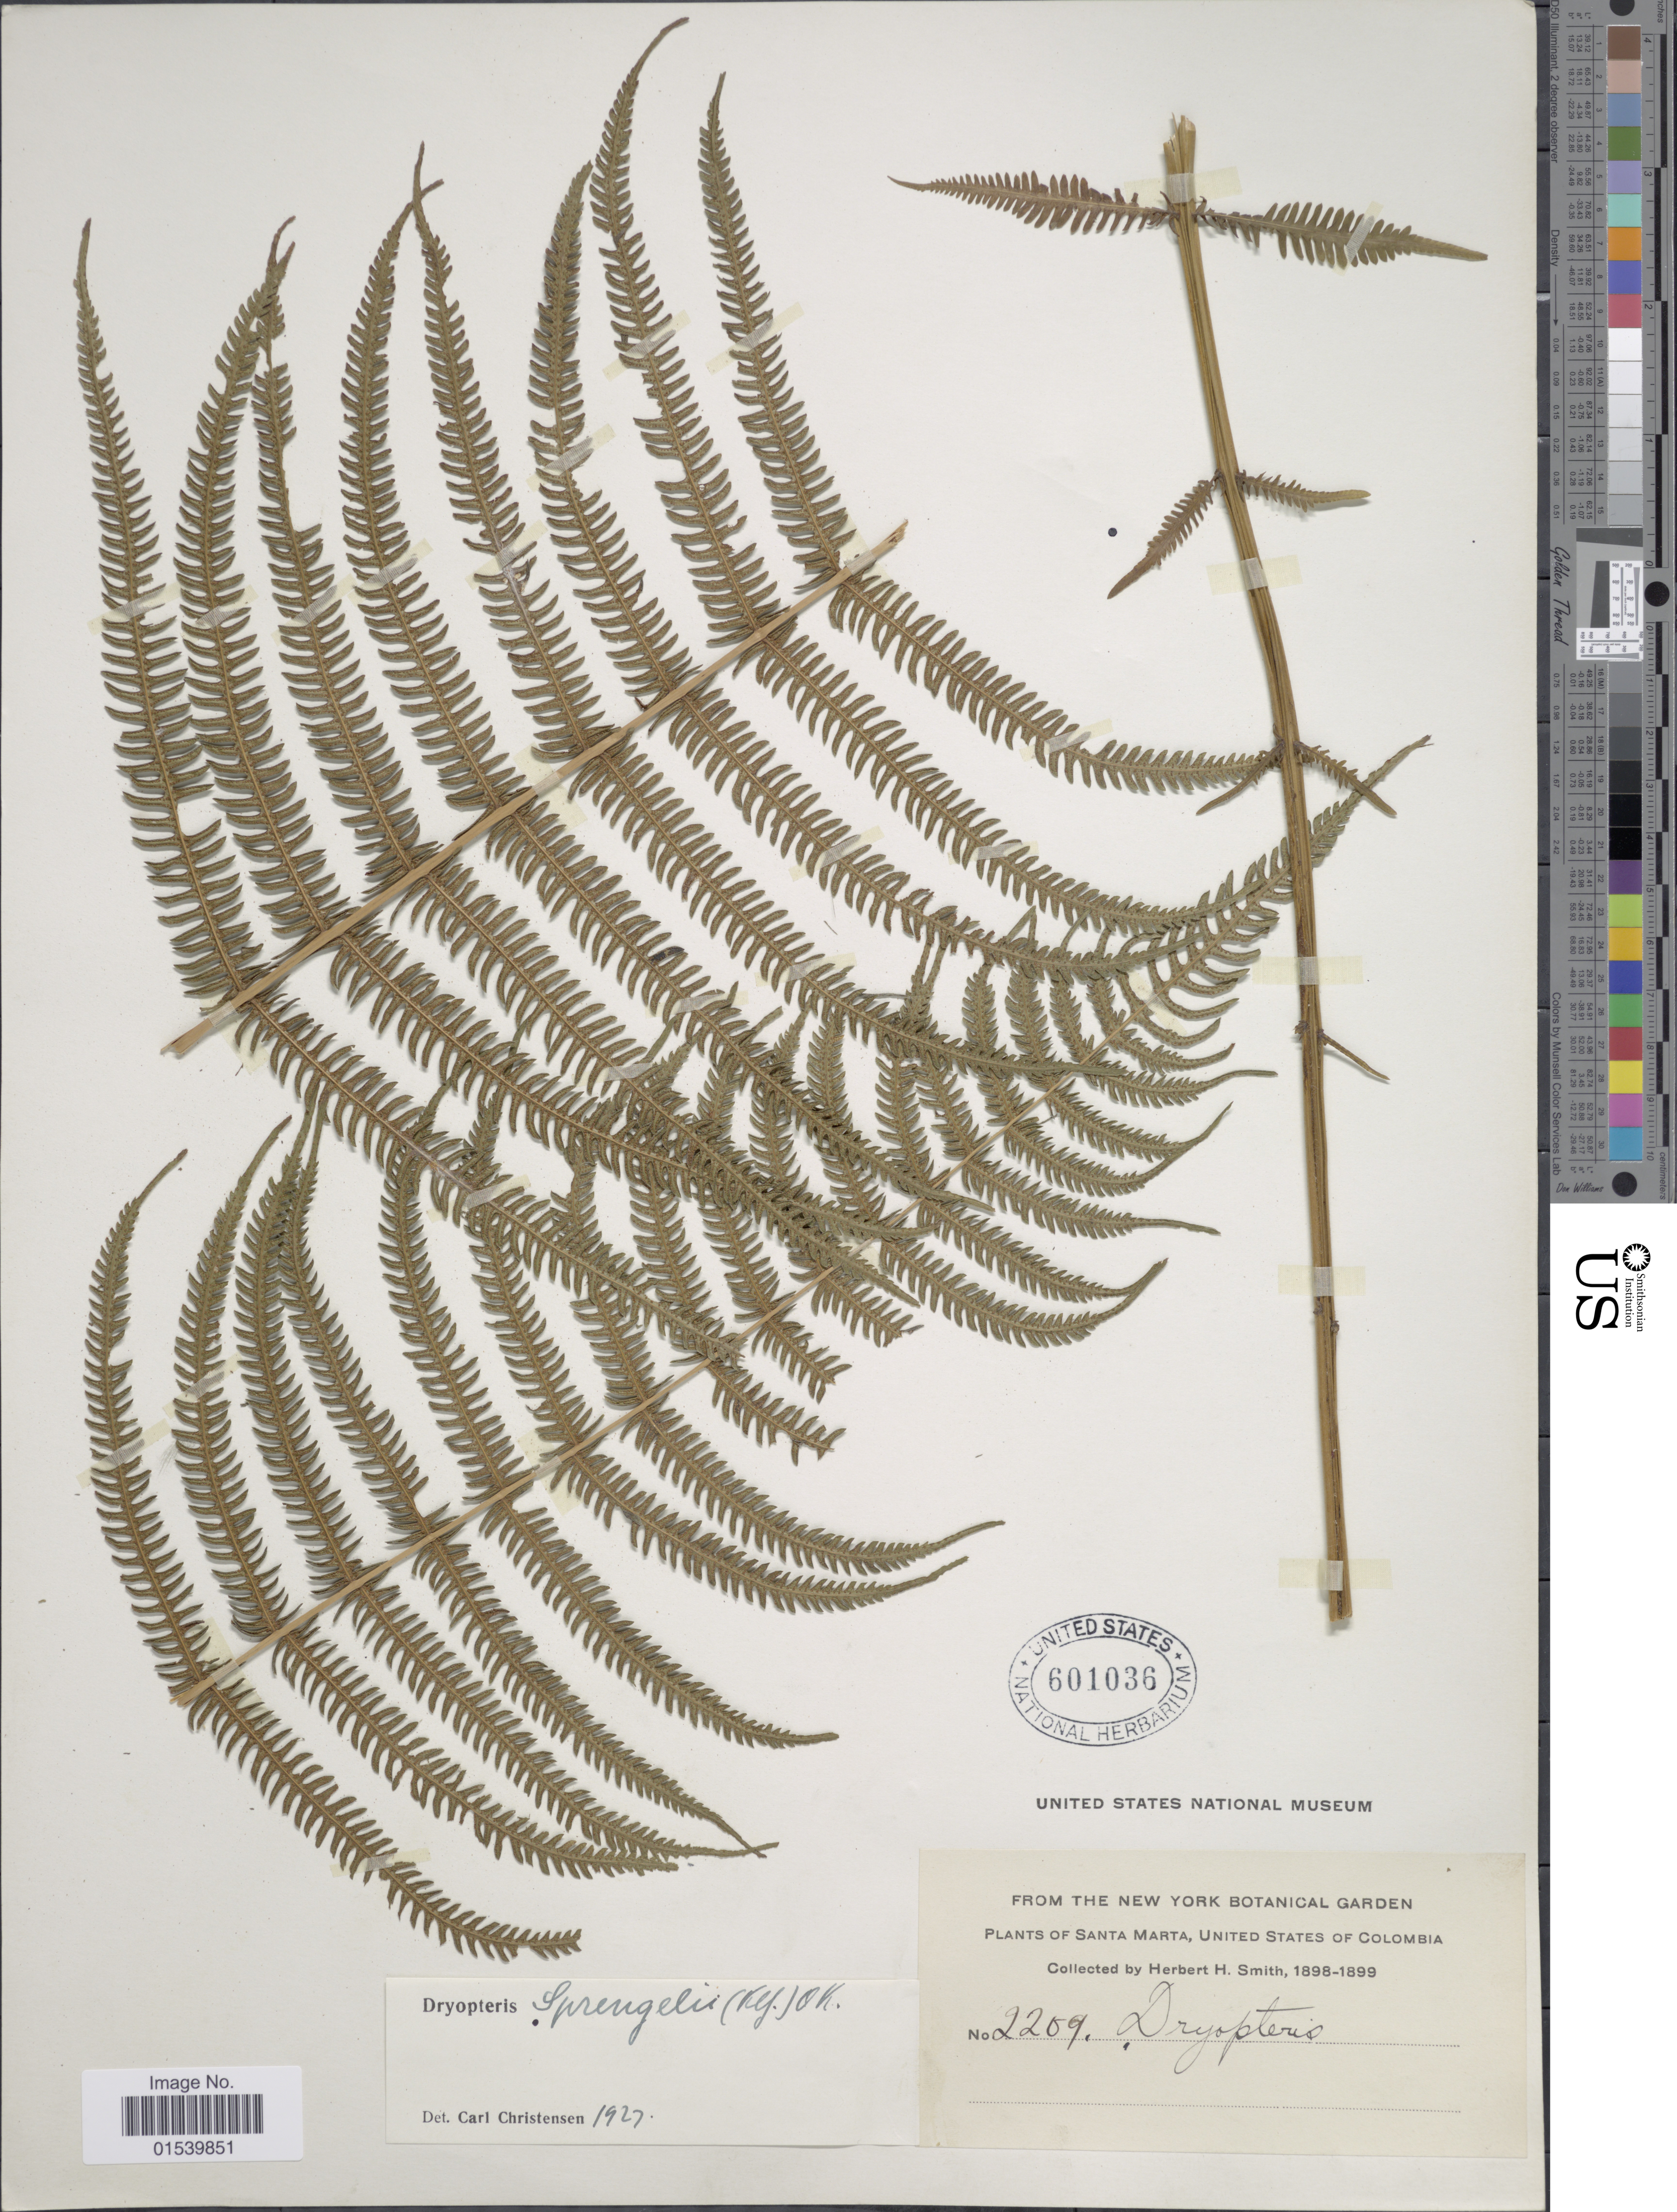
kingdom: Plantae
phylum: Tracheophyta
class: Polypodiopsida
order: Polypodiales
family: Thelypteridaceae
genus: Amauropelta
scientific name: Amauropelta balbisii (Spreng.) comb. nov., ined. 2015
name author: (Spreng.)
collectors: Herbert H. Smith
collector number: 2209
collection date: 1898/1899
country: Colombia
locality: Santa Marta, United States of Colombia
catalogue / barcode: US 601036